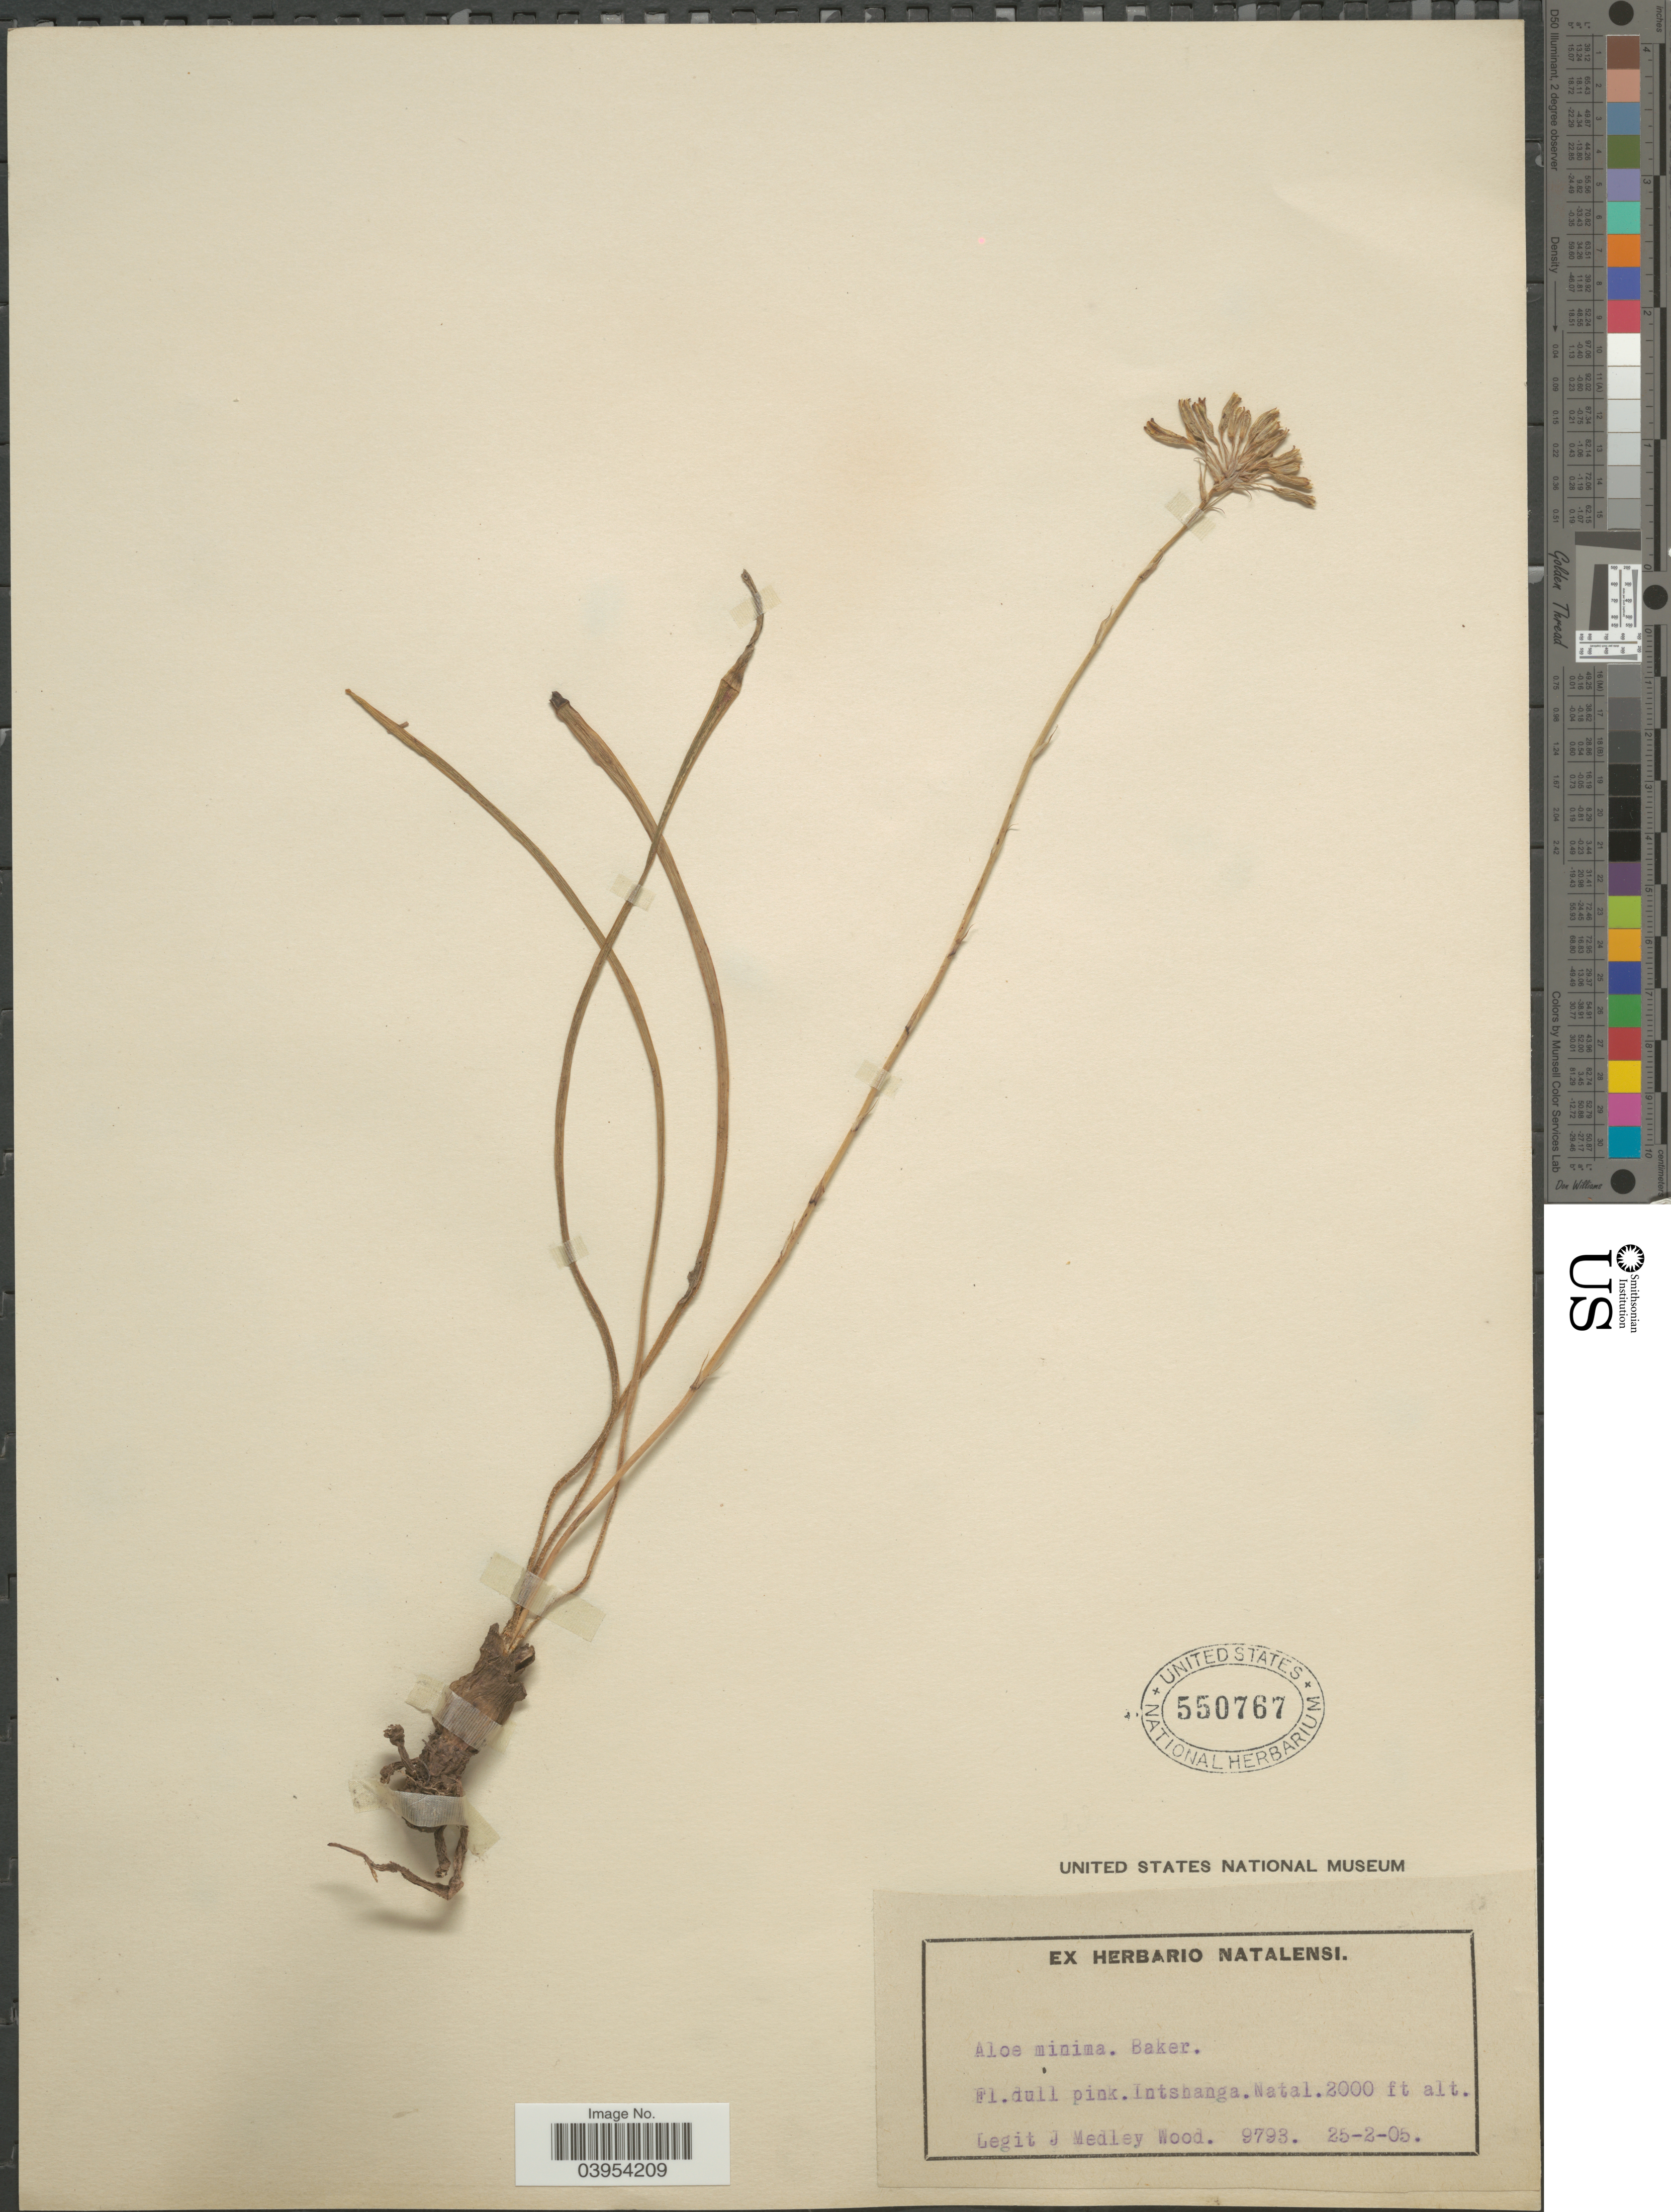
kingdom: Plantae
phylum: Tracheophyta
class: Liliopsida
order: Asparagales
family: Asphodelaceae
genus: Aloe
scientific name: Aloe minima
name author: Baker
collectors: J. Medley Wood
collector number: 9793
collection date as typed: Transcribed d/m/y: 25/2/5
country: South Africa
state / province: KwaZulu-Natal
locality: Intshanga. Natal.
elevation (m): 610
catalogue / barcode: US 550767